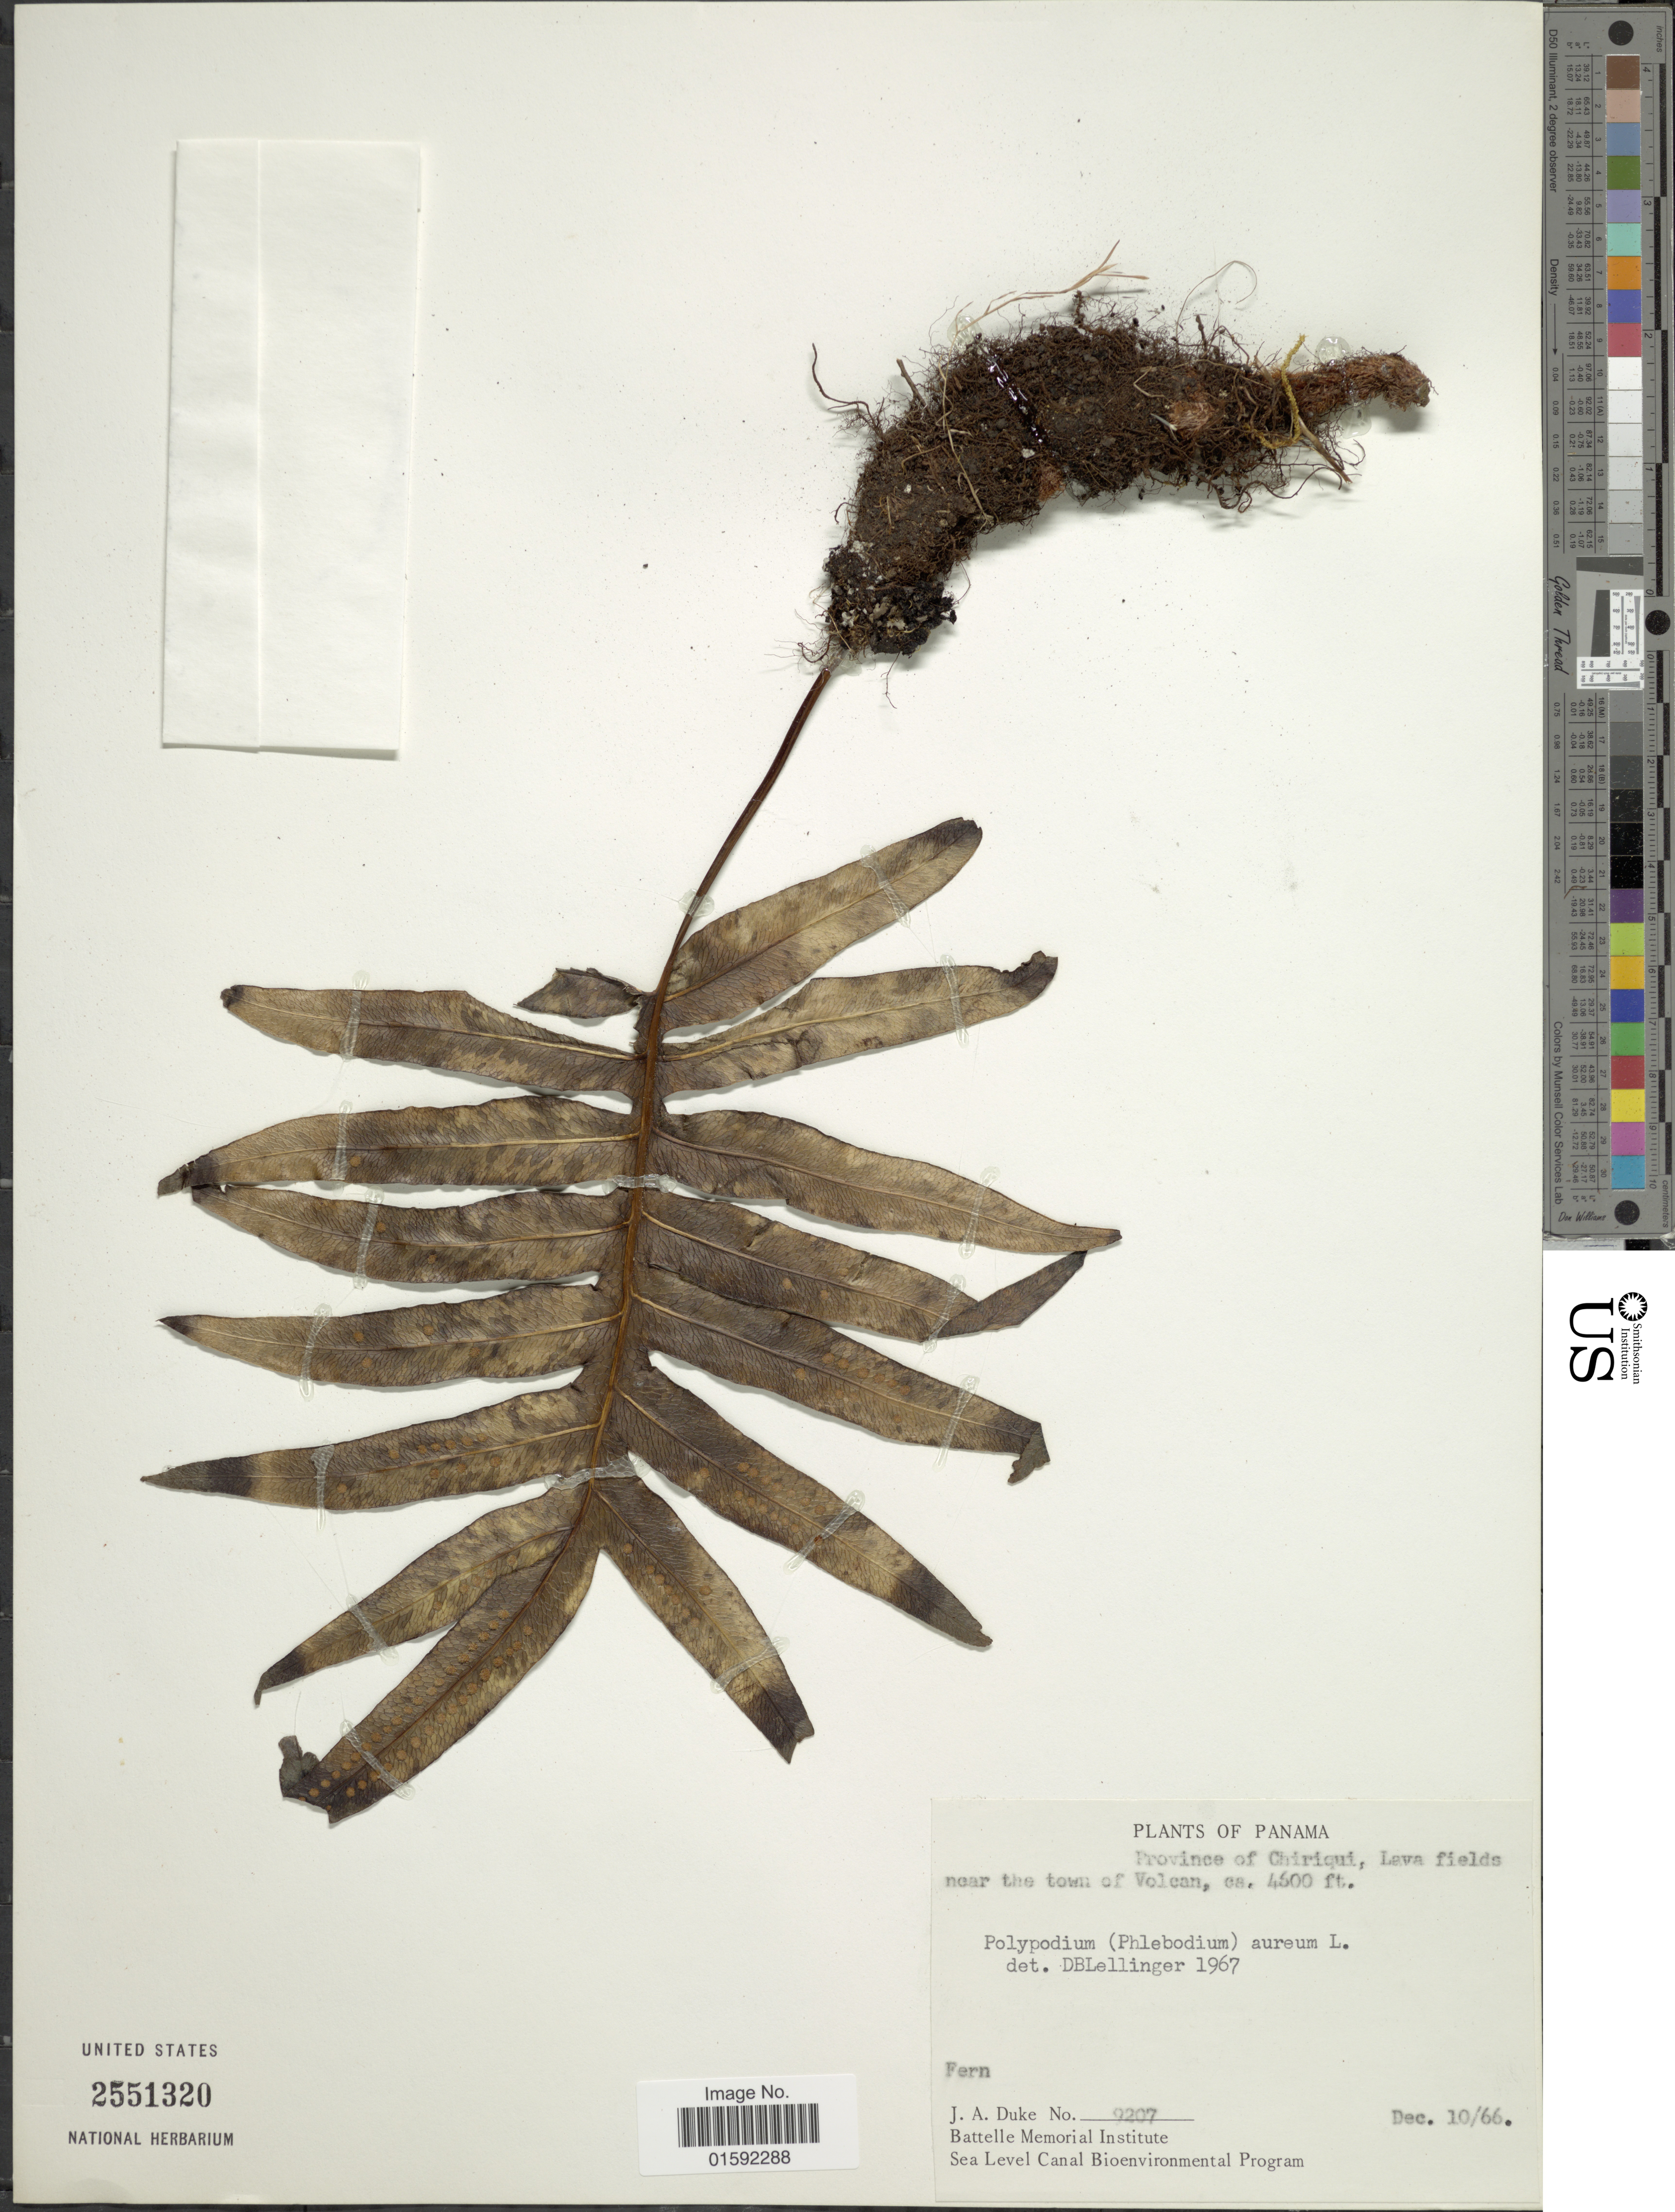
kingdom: Plantae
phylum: Tracheophyta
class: Polypodiopsida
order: Polypodiales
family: Polypodiaceae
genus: Phlebodium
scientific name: Phlebodium pseudoaureum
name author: (Cav.) Lellinger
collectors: J. A. Duke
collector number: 9207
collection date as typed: Transcribed d/m/y: 10/12/66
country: Panama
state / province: Chiriqui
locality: Panama, Province of Chirique, Lecva fields near the town of Volcan.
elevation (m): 1372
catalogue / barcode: US 2551320